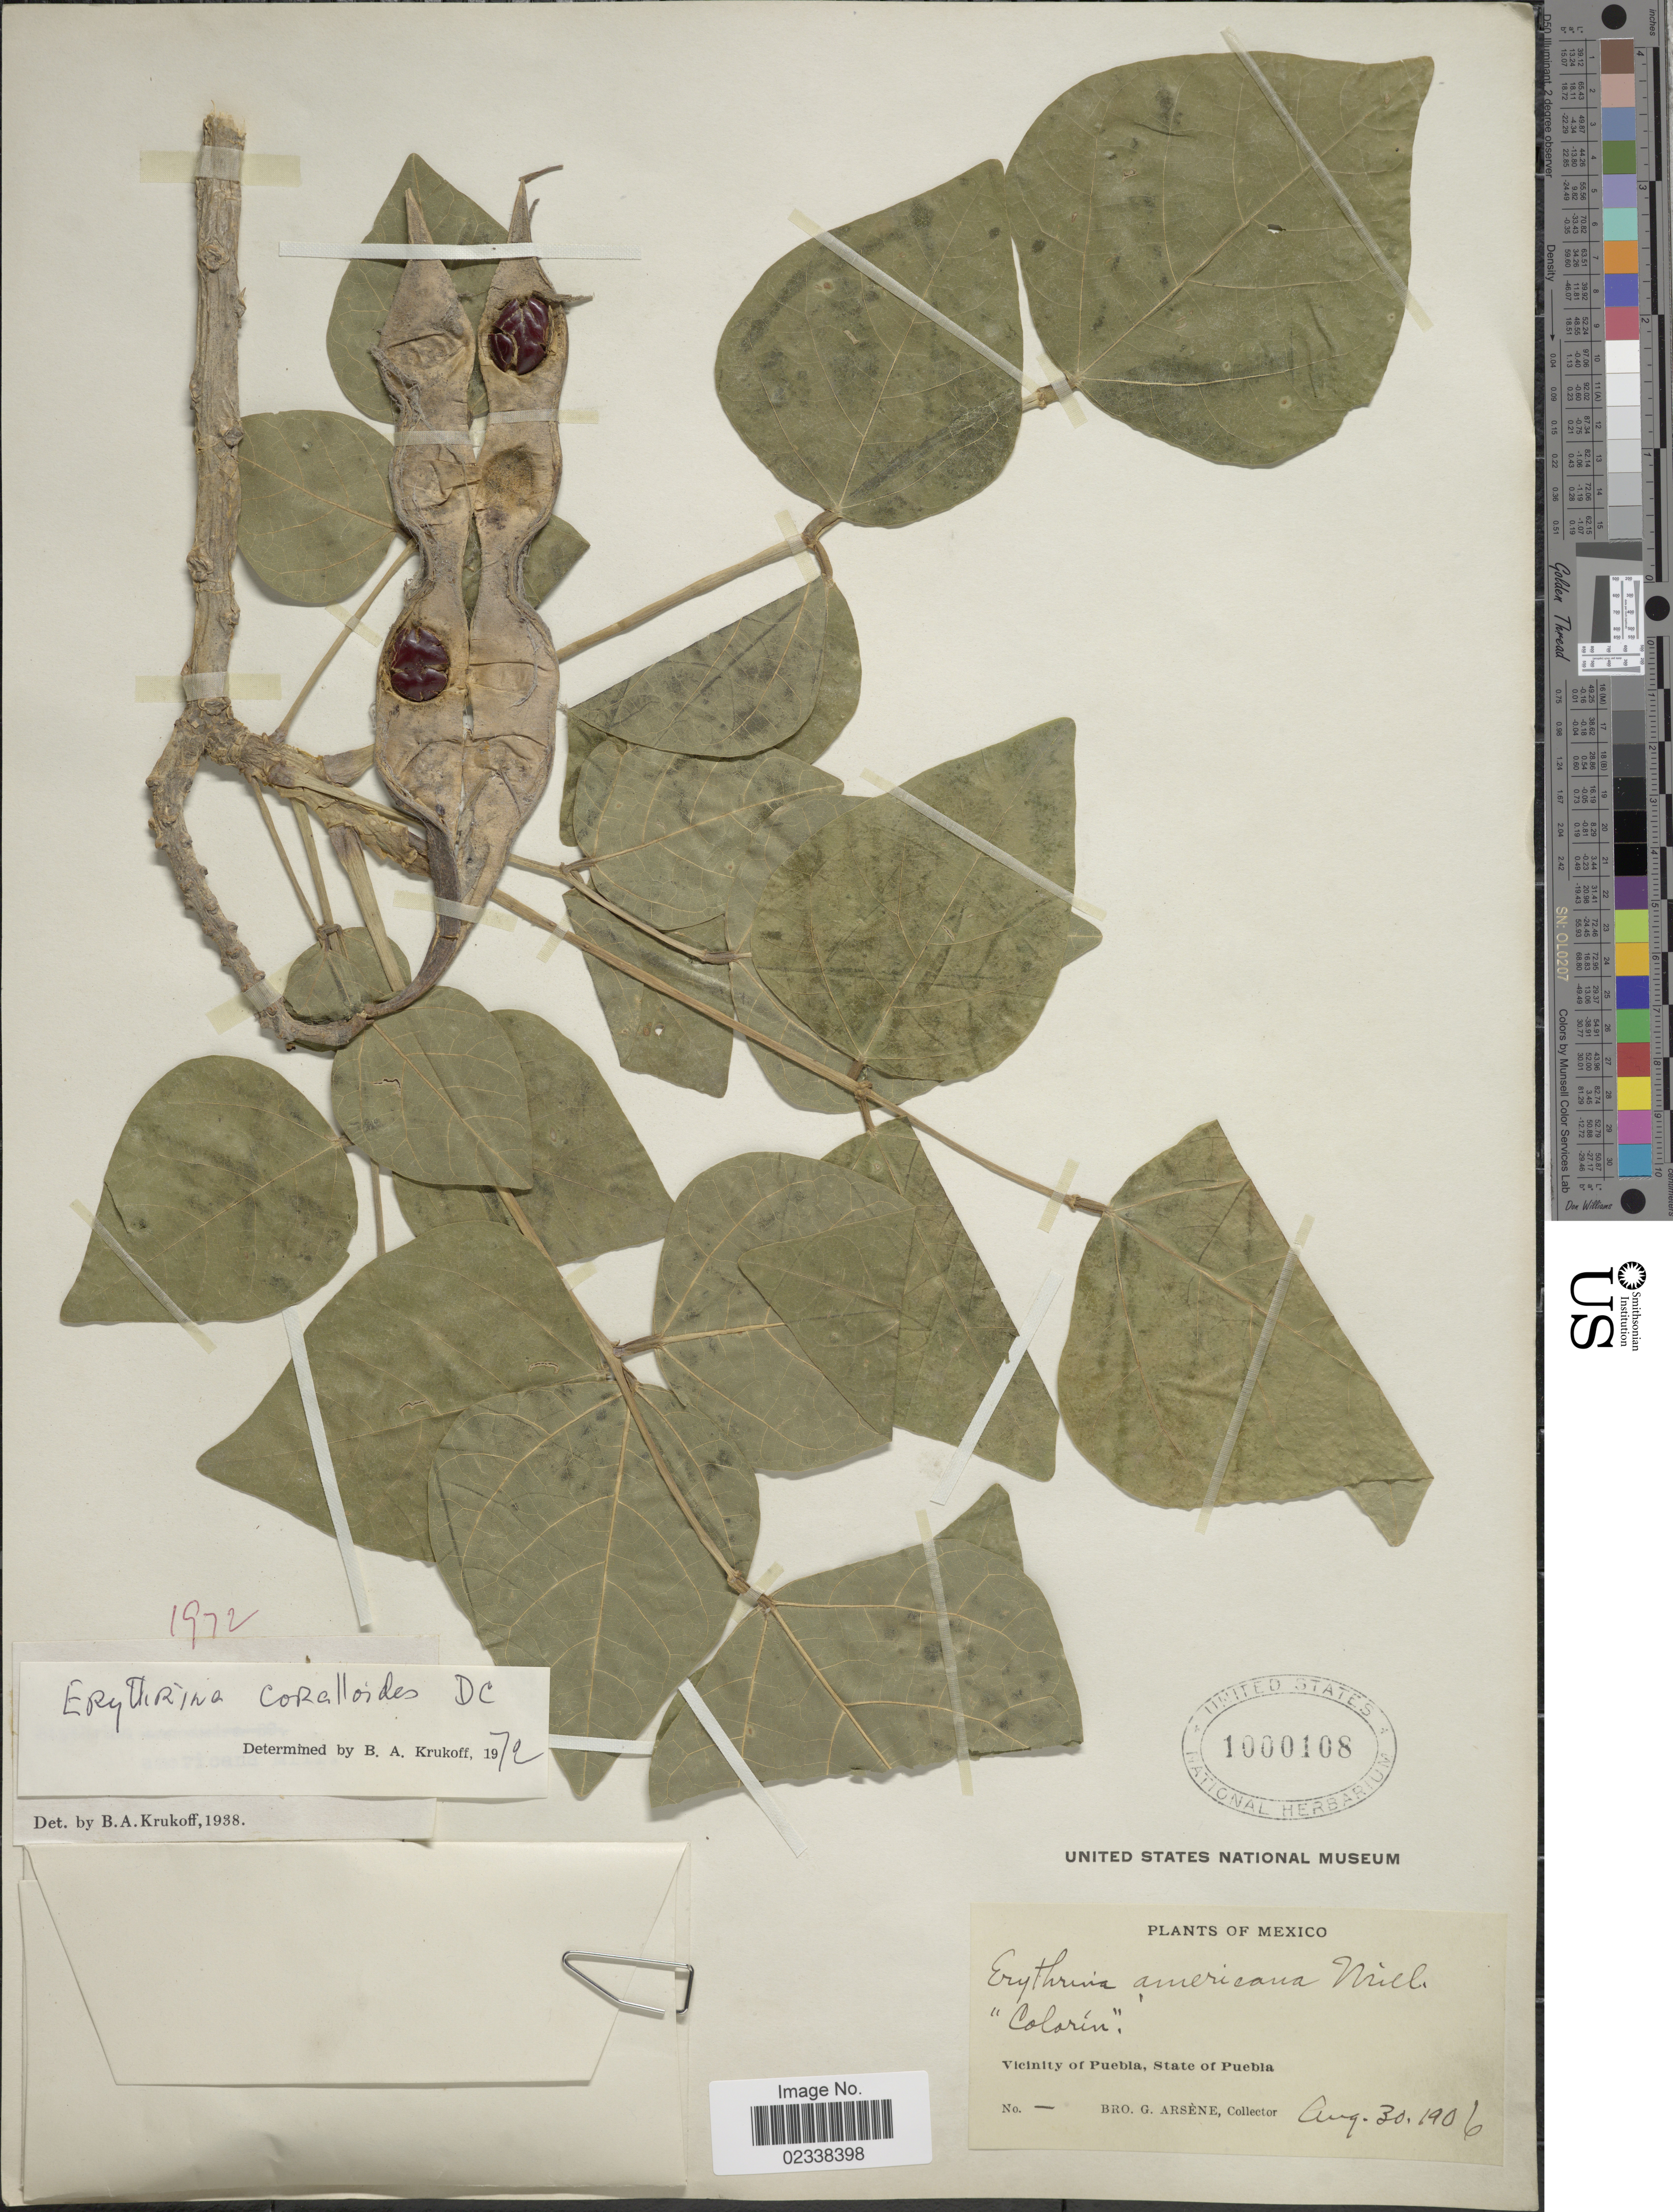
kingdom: Plantae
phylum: Tracheophyta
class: Magnoliopsida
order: Fabales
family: Fabaceae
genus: Erythrina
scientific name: Erythrina coralloides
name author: DC.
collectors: Bro. G. Arsène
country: Mexico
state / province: Puebla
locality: Vicinity of Puebla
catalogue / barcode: US 1000108